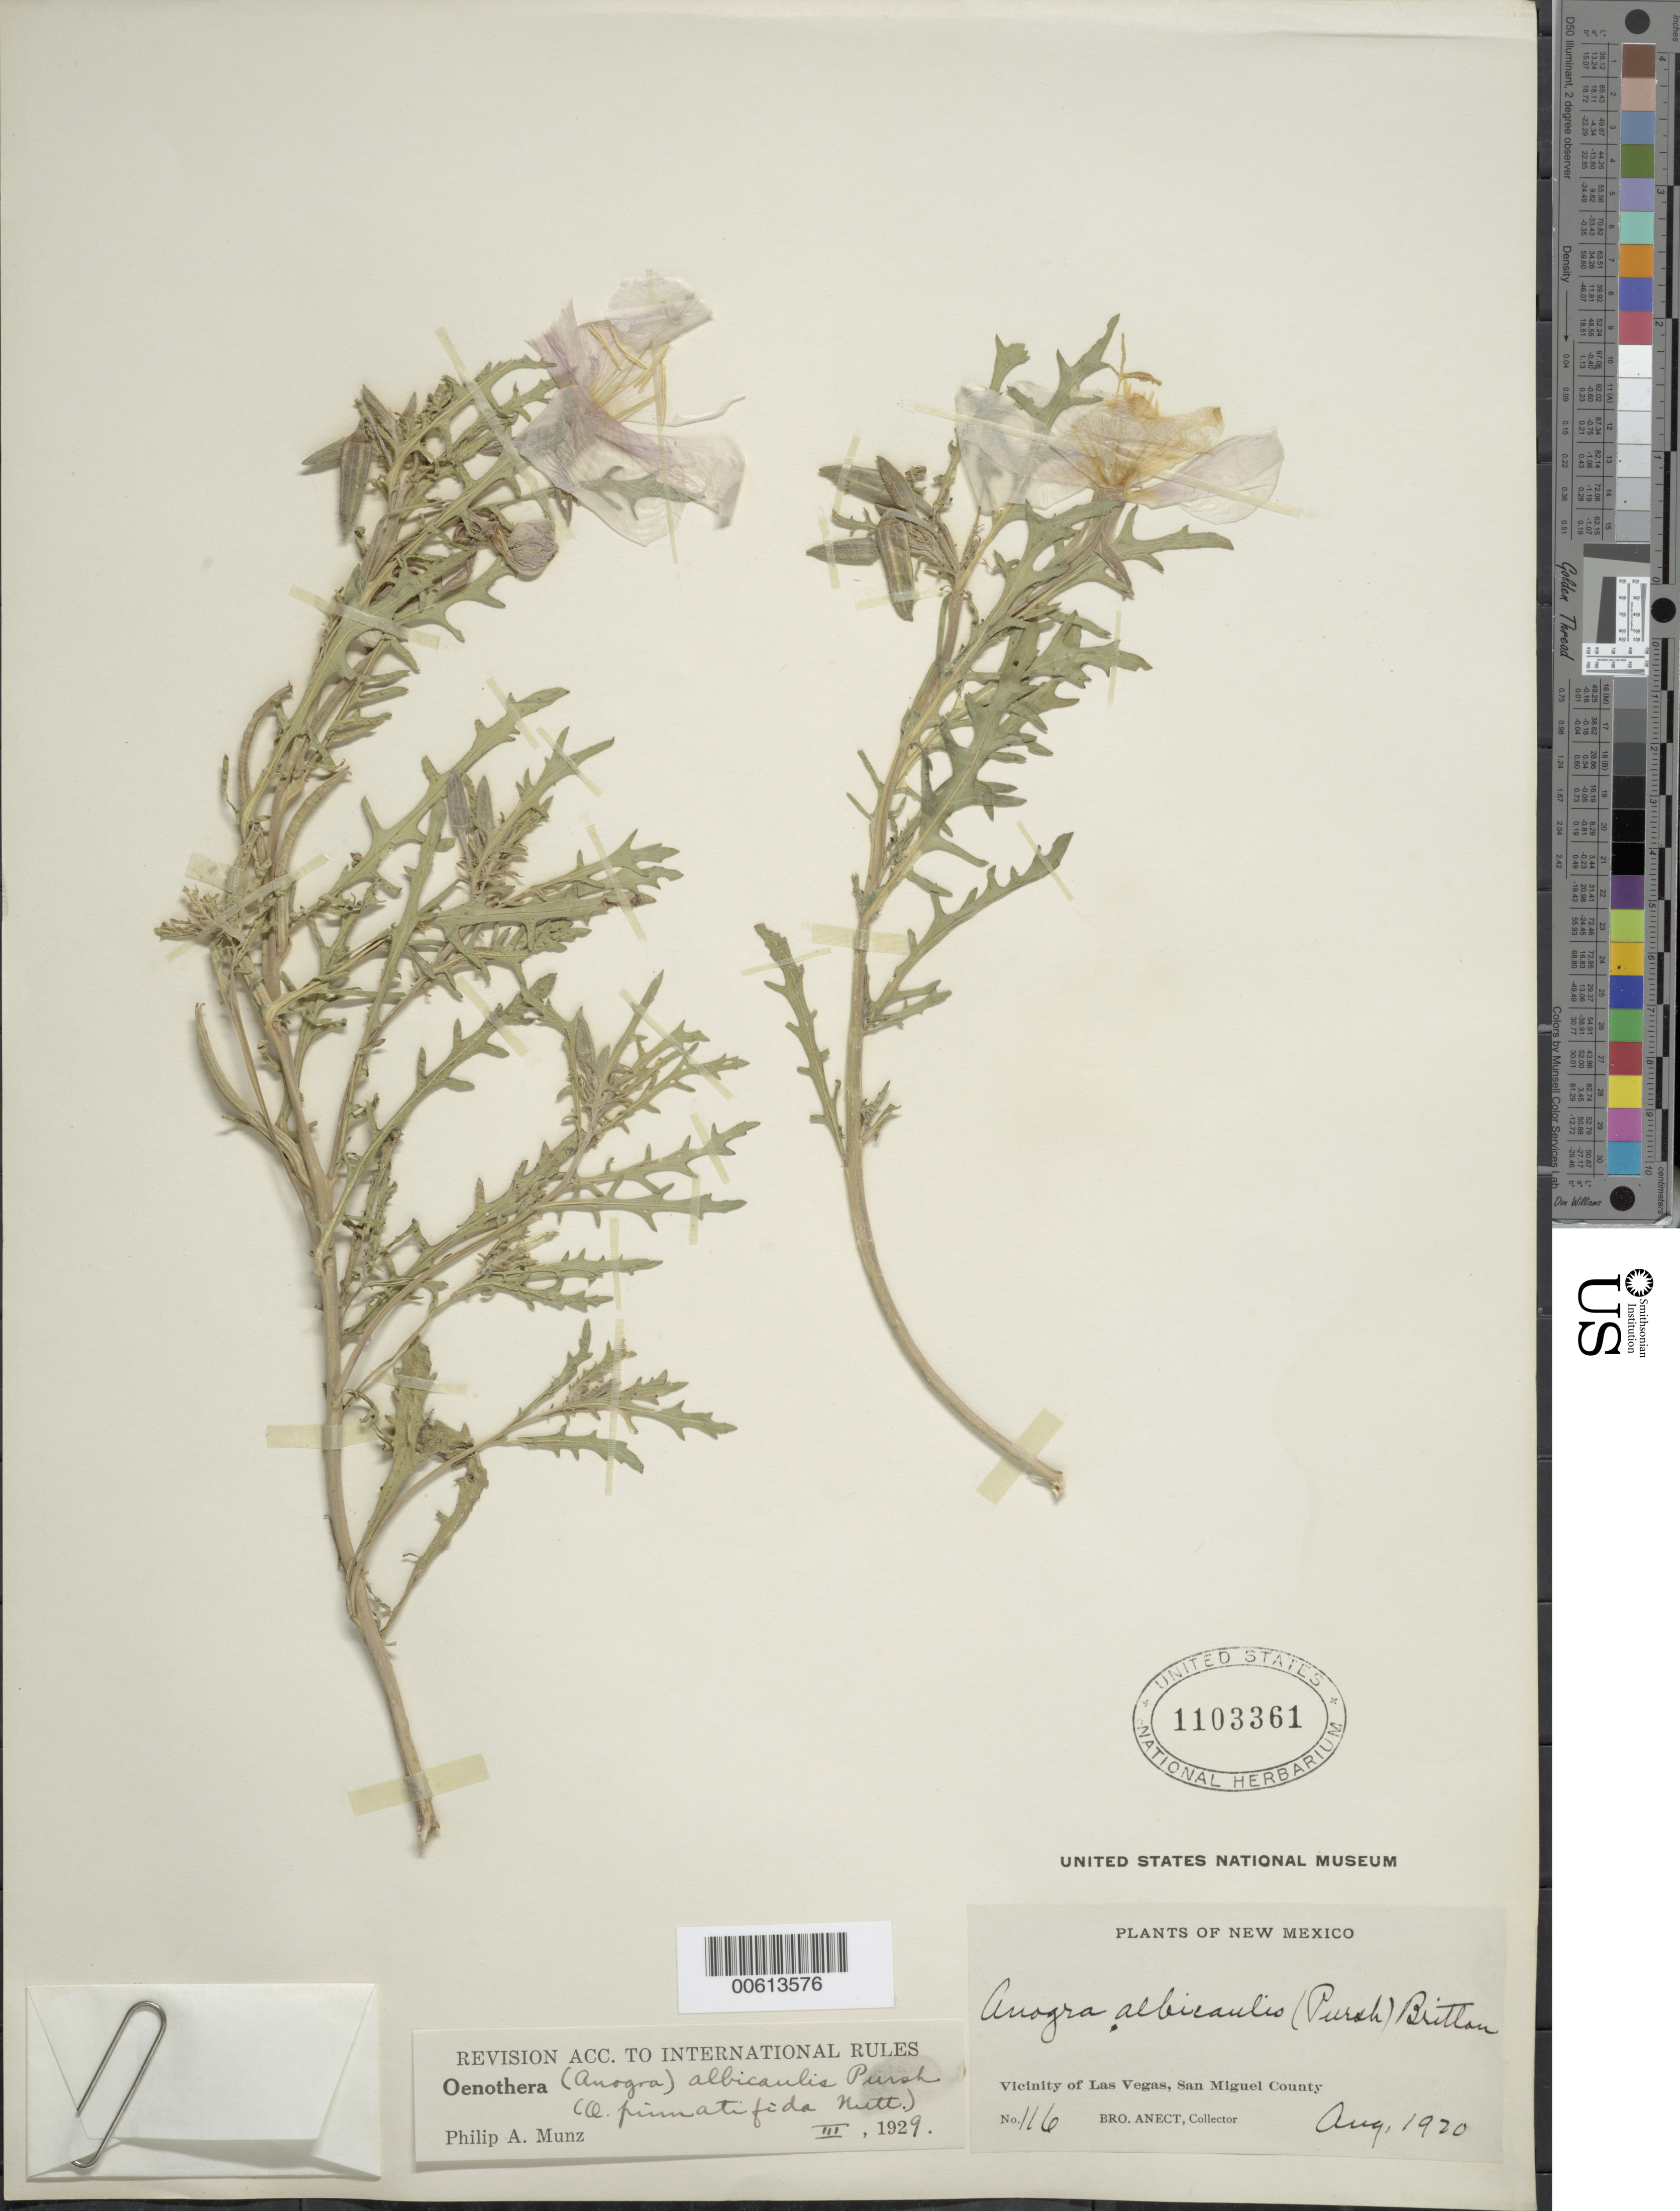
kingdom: Plantae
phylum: Tracheophyta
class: Magnoliopsida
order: Myrtales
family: Onagraceae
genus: Oenothera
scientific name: Oenothera albicaulis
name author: Pursh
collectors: B. Anect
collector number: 116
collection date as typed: Aug 1920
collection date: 1920-08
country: United States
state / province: New Mexico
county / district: San Miguel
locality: Las Vagas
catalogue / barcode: US 1103361